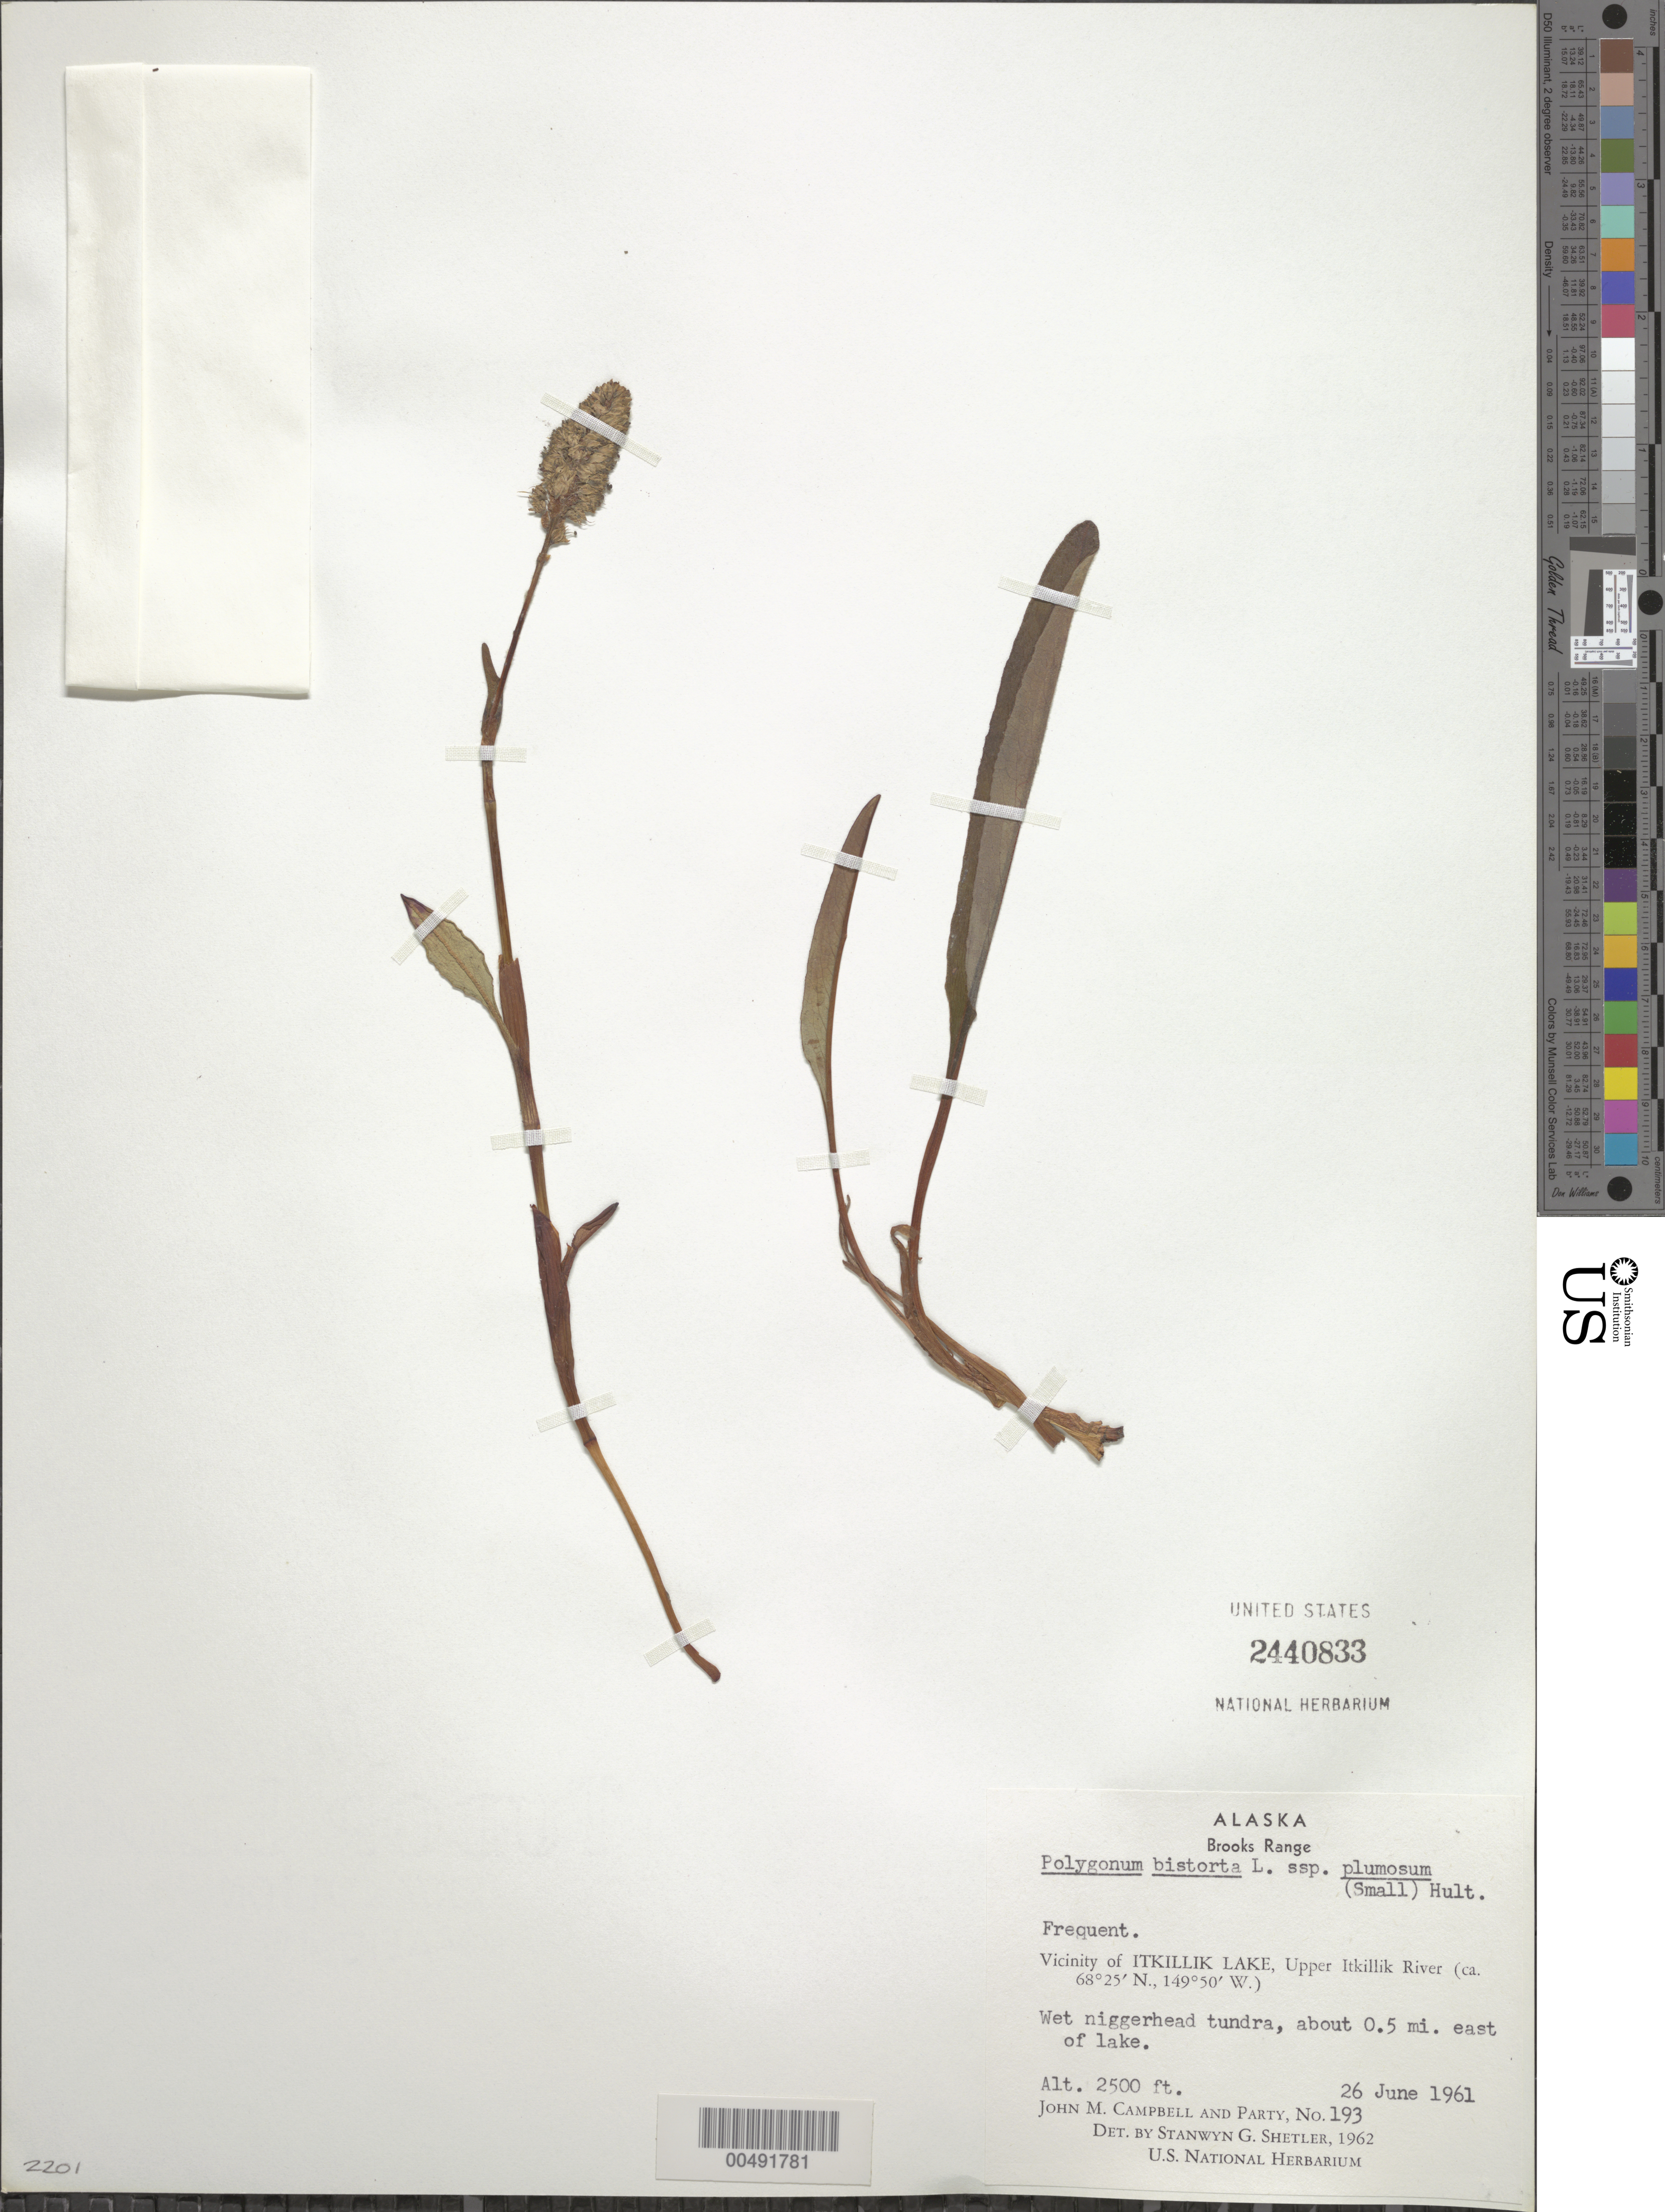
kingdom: Plantae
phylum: Tracheophyta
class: Magnoliopsida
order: Caryophyllales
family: Polygonaceae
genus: Bistorta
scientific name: Bistorta plumosa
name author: (Small) Greene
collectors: J. M. Campbell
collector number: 193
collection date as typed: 26 Jun 1961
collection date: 1961-06-26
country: United States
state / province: Alaska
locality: Brooks Range,. 0.5 mi. E of Itkillik Lake, Upper Itkillik River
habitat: wet tundra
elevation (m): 762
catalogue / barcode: US 2440833